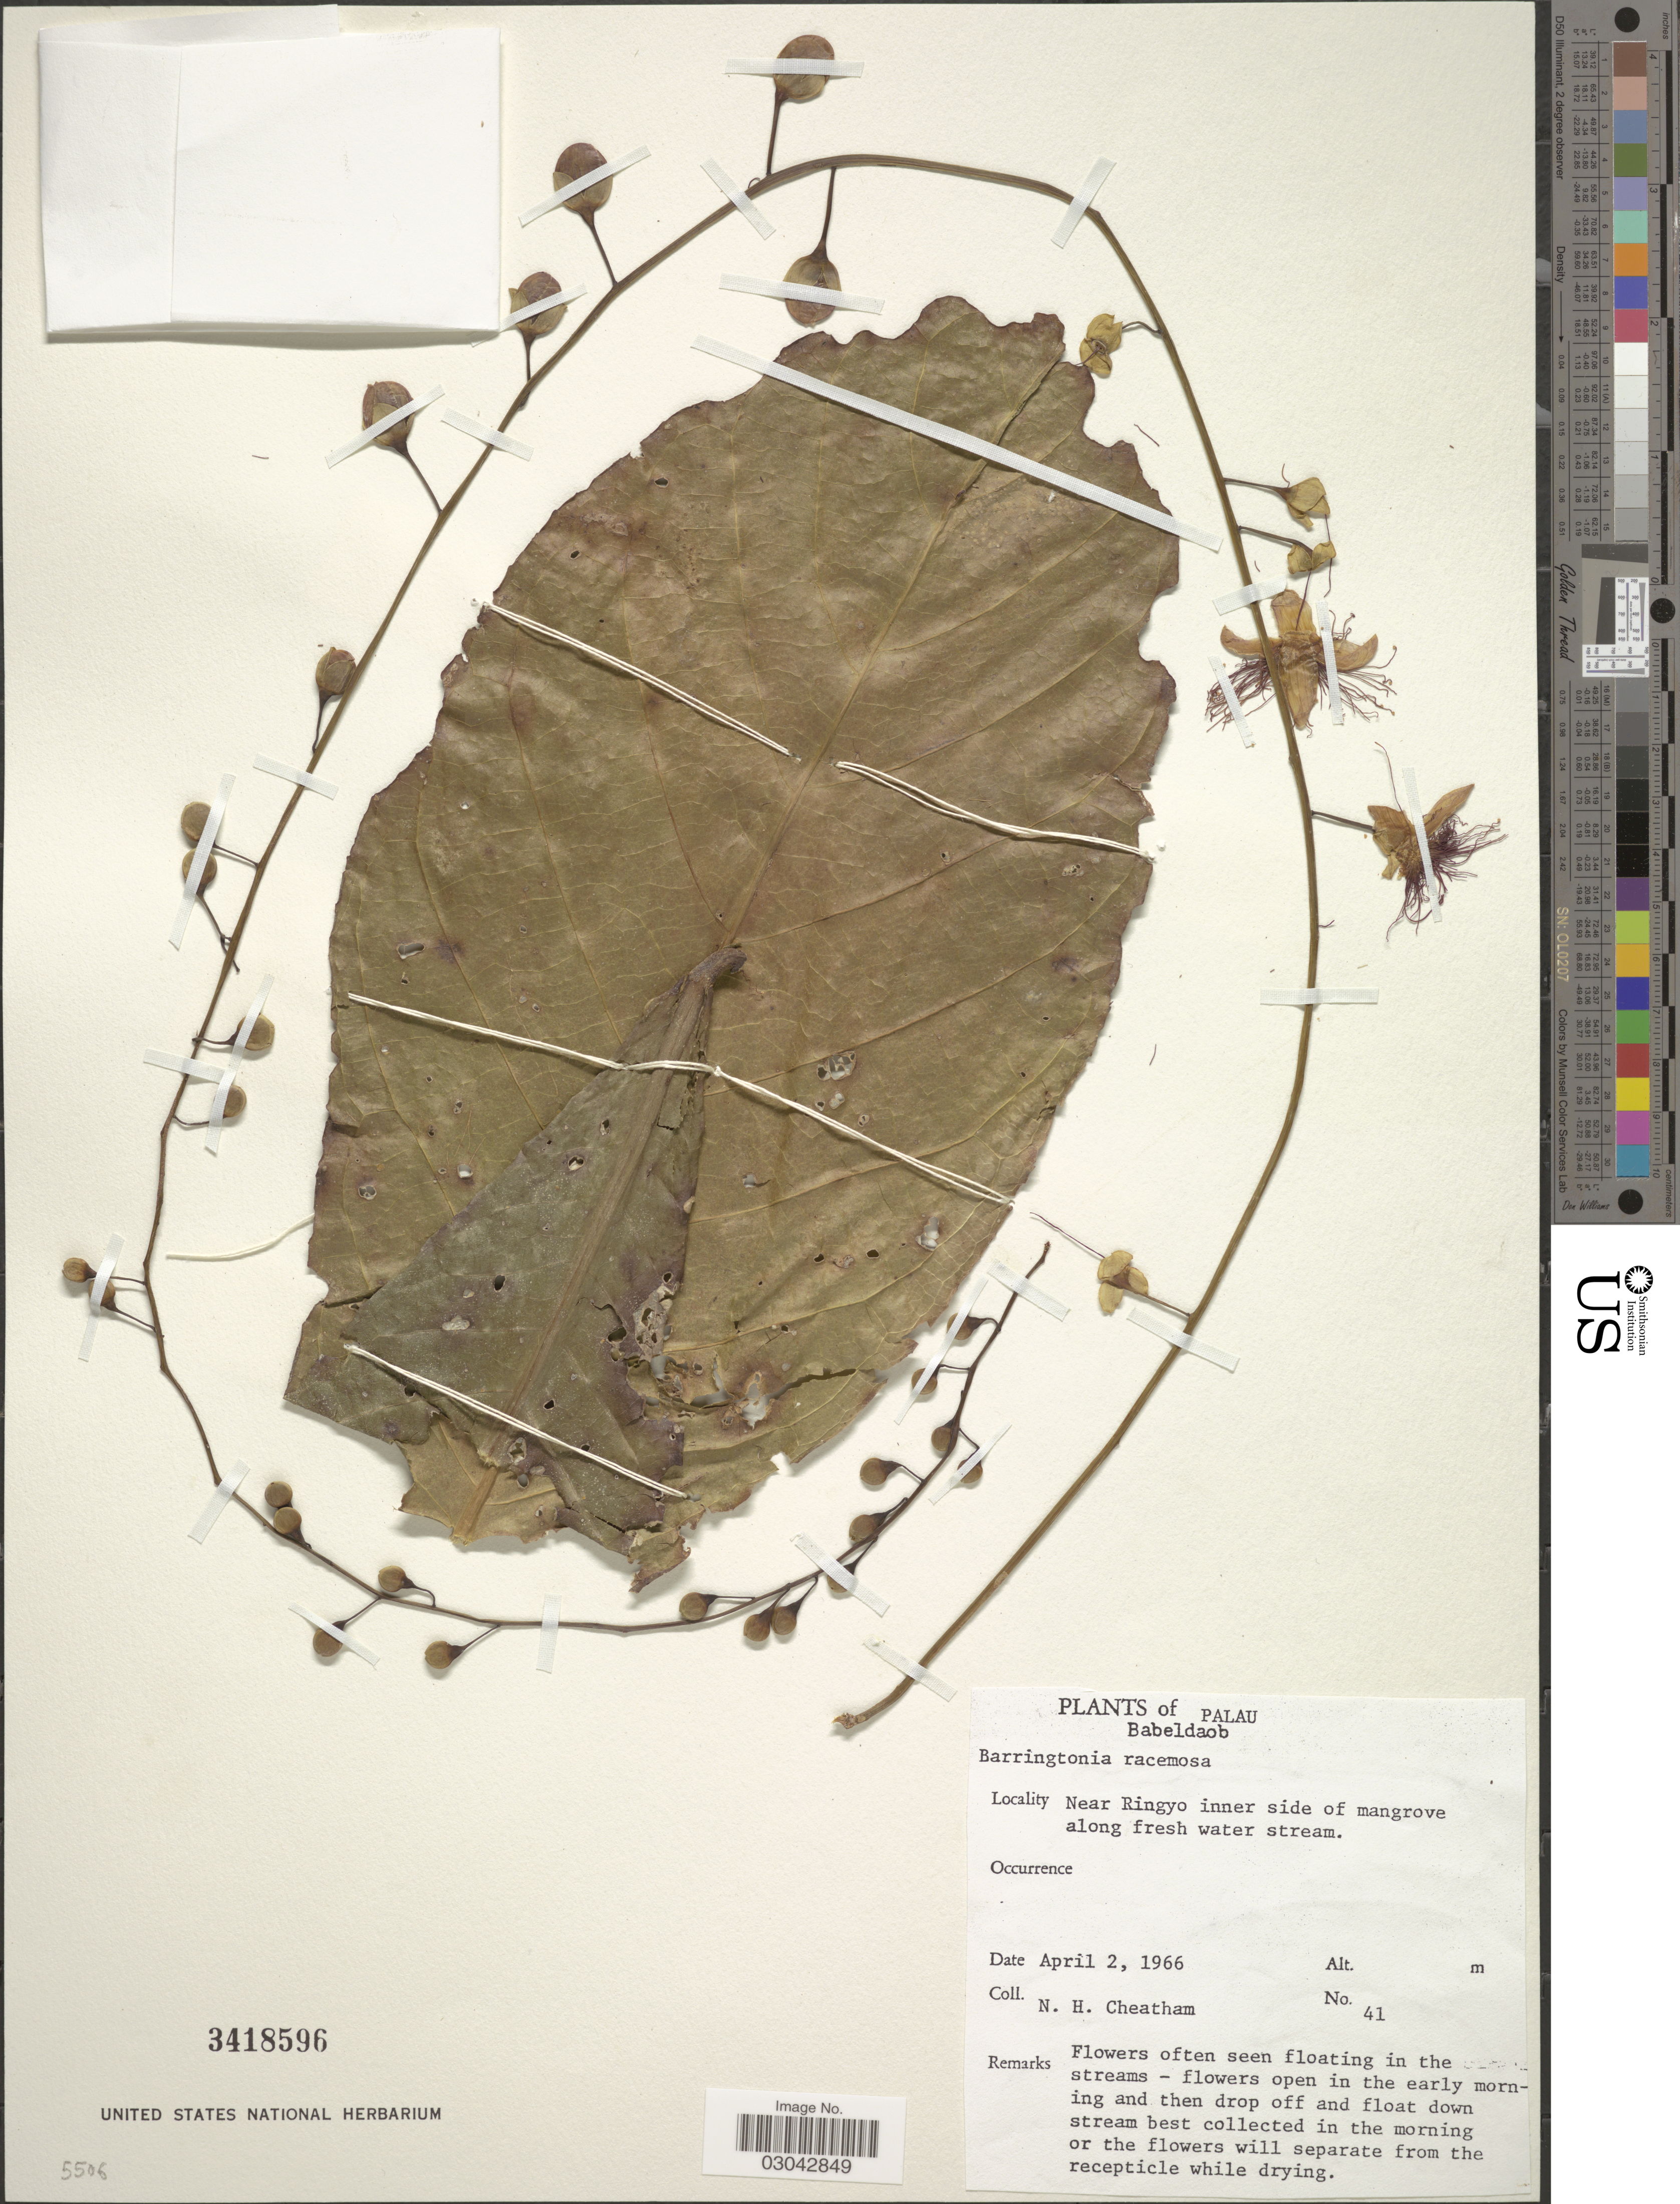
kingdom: Plantae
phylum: Tracheophyta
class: Magnoliopsida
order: Ericales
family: Lecythidaceae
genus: Barringtonia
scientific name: Barringtonia racemosa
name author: (L.) Spreng.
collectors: N. H. Cheatham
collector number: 41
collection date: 1966-04-02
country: Palau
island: Babeldaob [Babelthuap]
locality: Palau. Babeldaob. Near Ringyo inner side of mangrove along fresh water stream.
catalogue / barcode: US 3418596